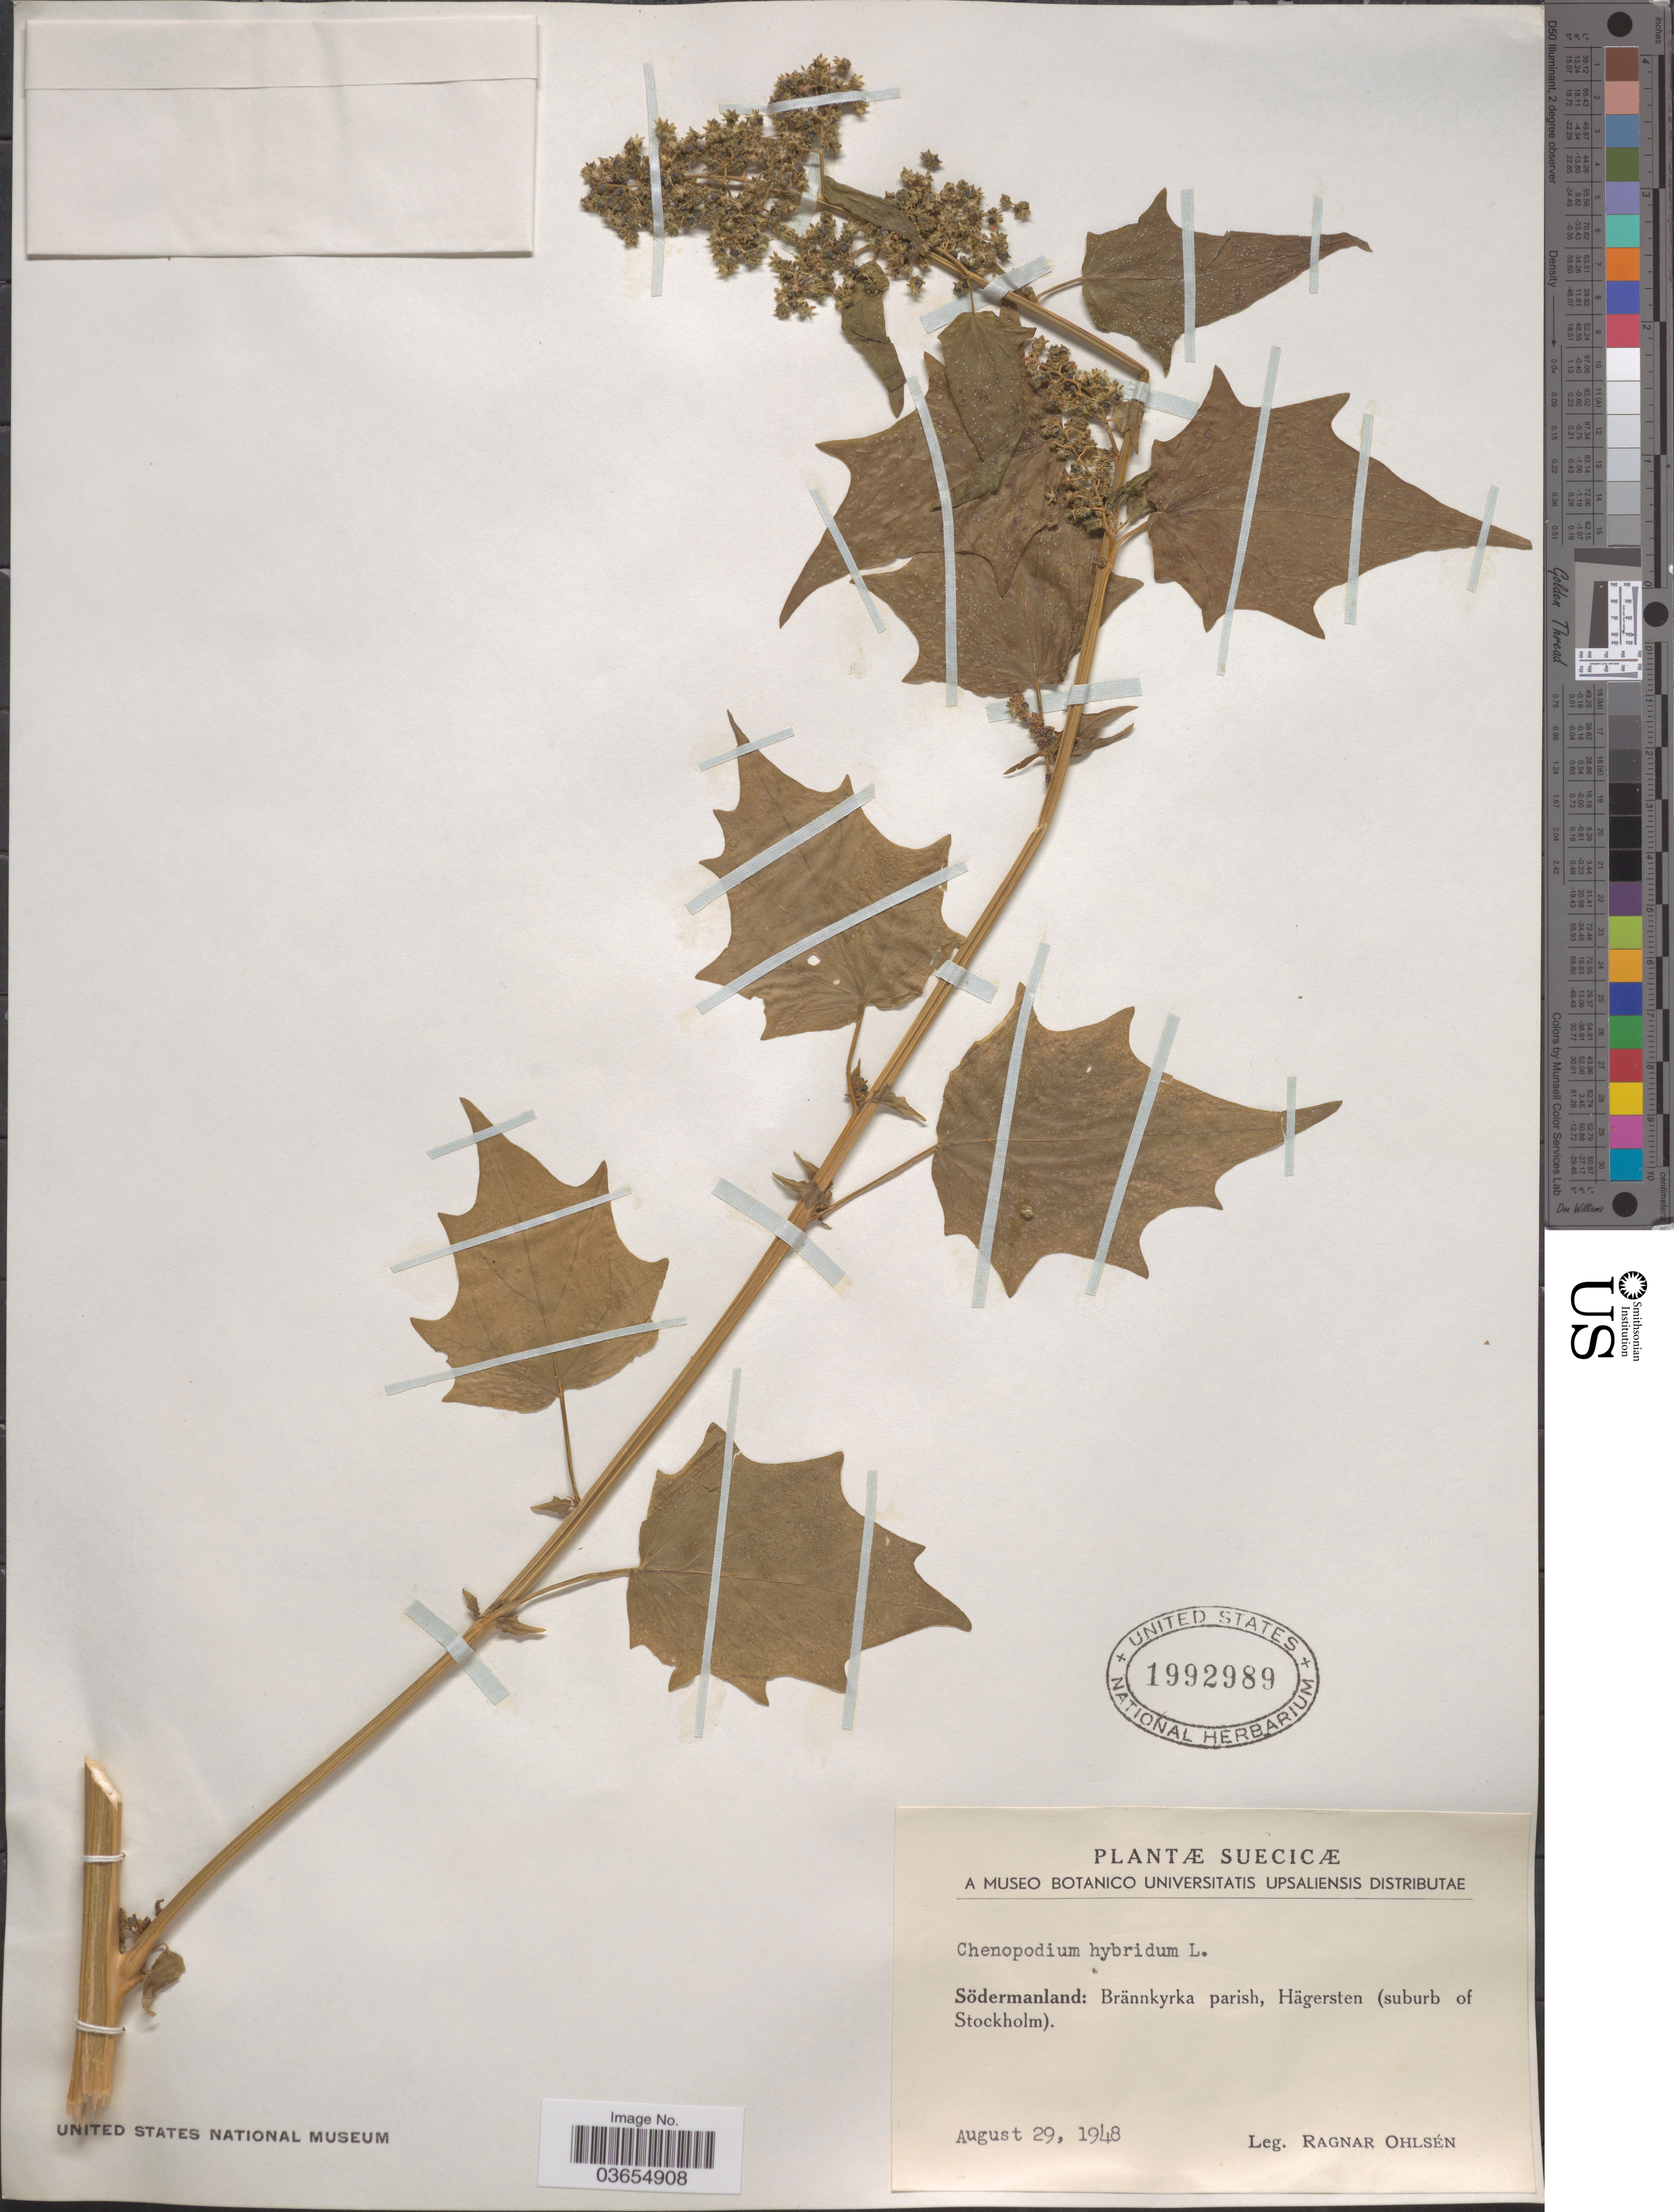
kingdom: Plantae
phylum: Tracheophyta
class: Magnoliopsida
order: Caryophyllales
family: Amaranthaceae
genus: Chenopodium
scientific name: Chenopodium hybridum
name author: L.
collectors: R. Ohlsén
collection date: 1948-08-29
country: Sweden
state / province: Sodermanland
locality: Suecicæ. Södermanland: Brännkyrka parish, Hägersten (suburb of Stockholm).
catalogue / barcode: US 1992989